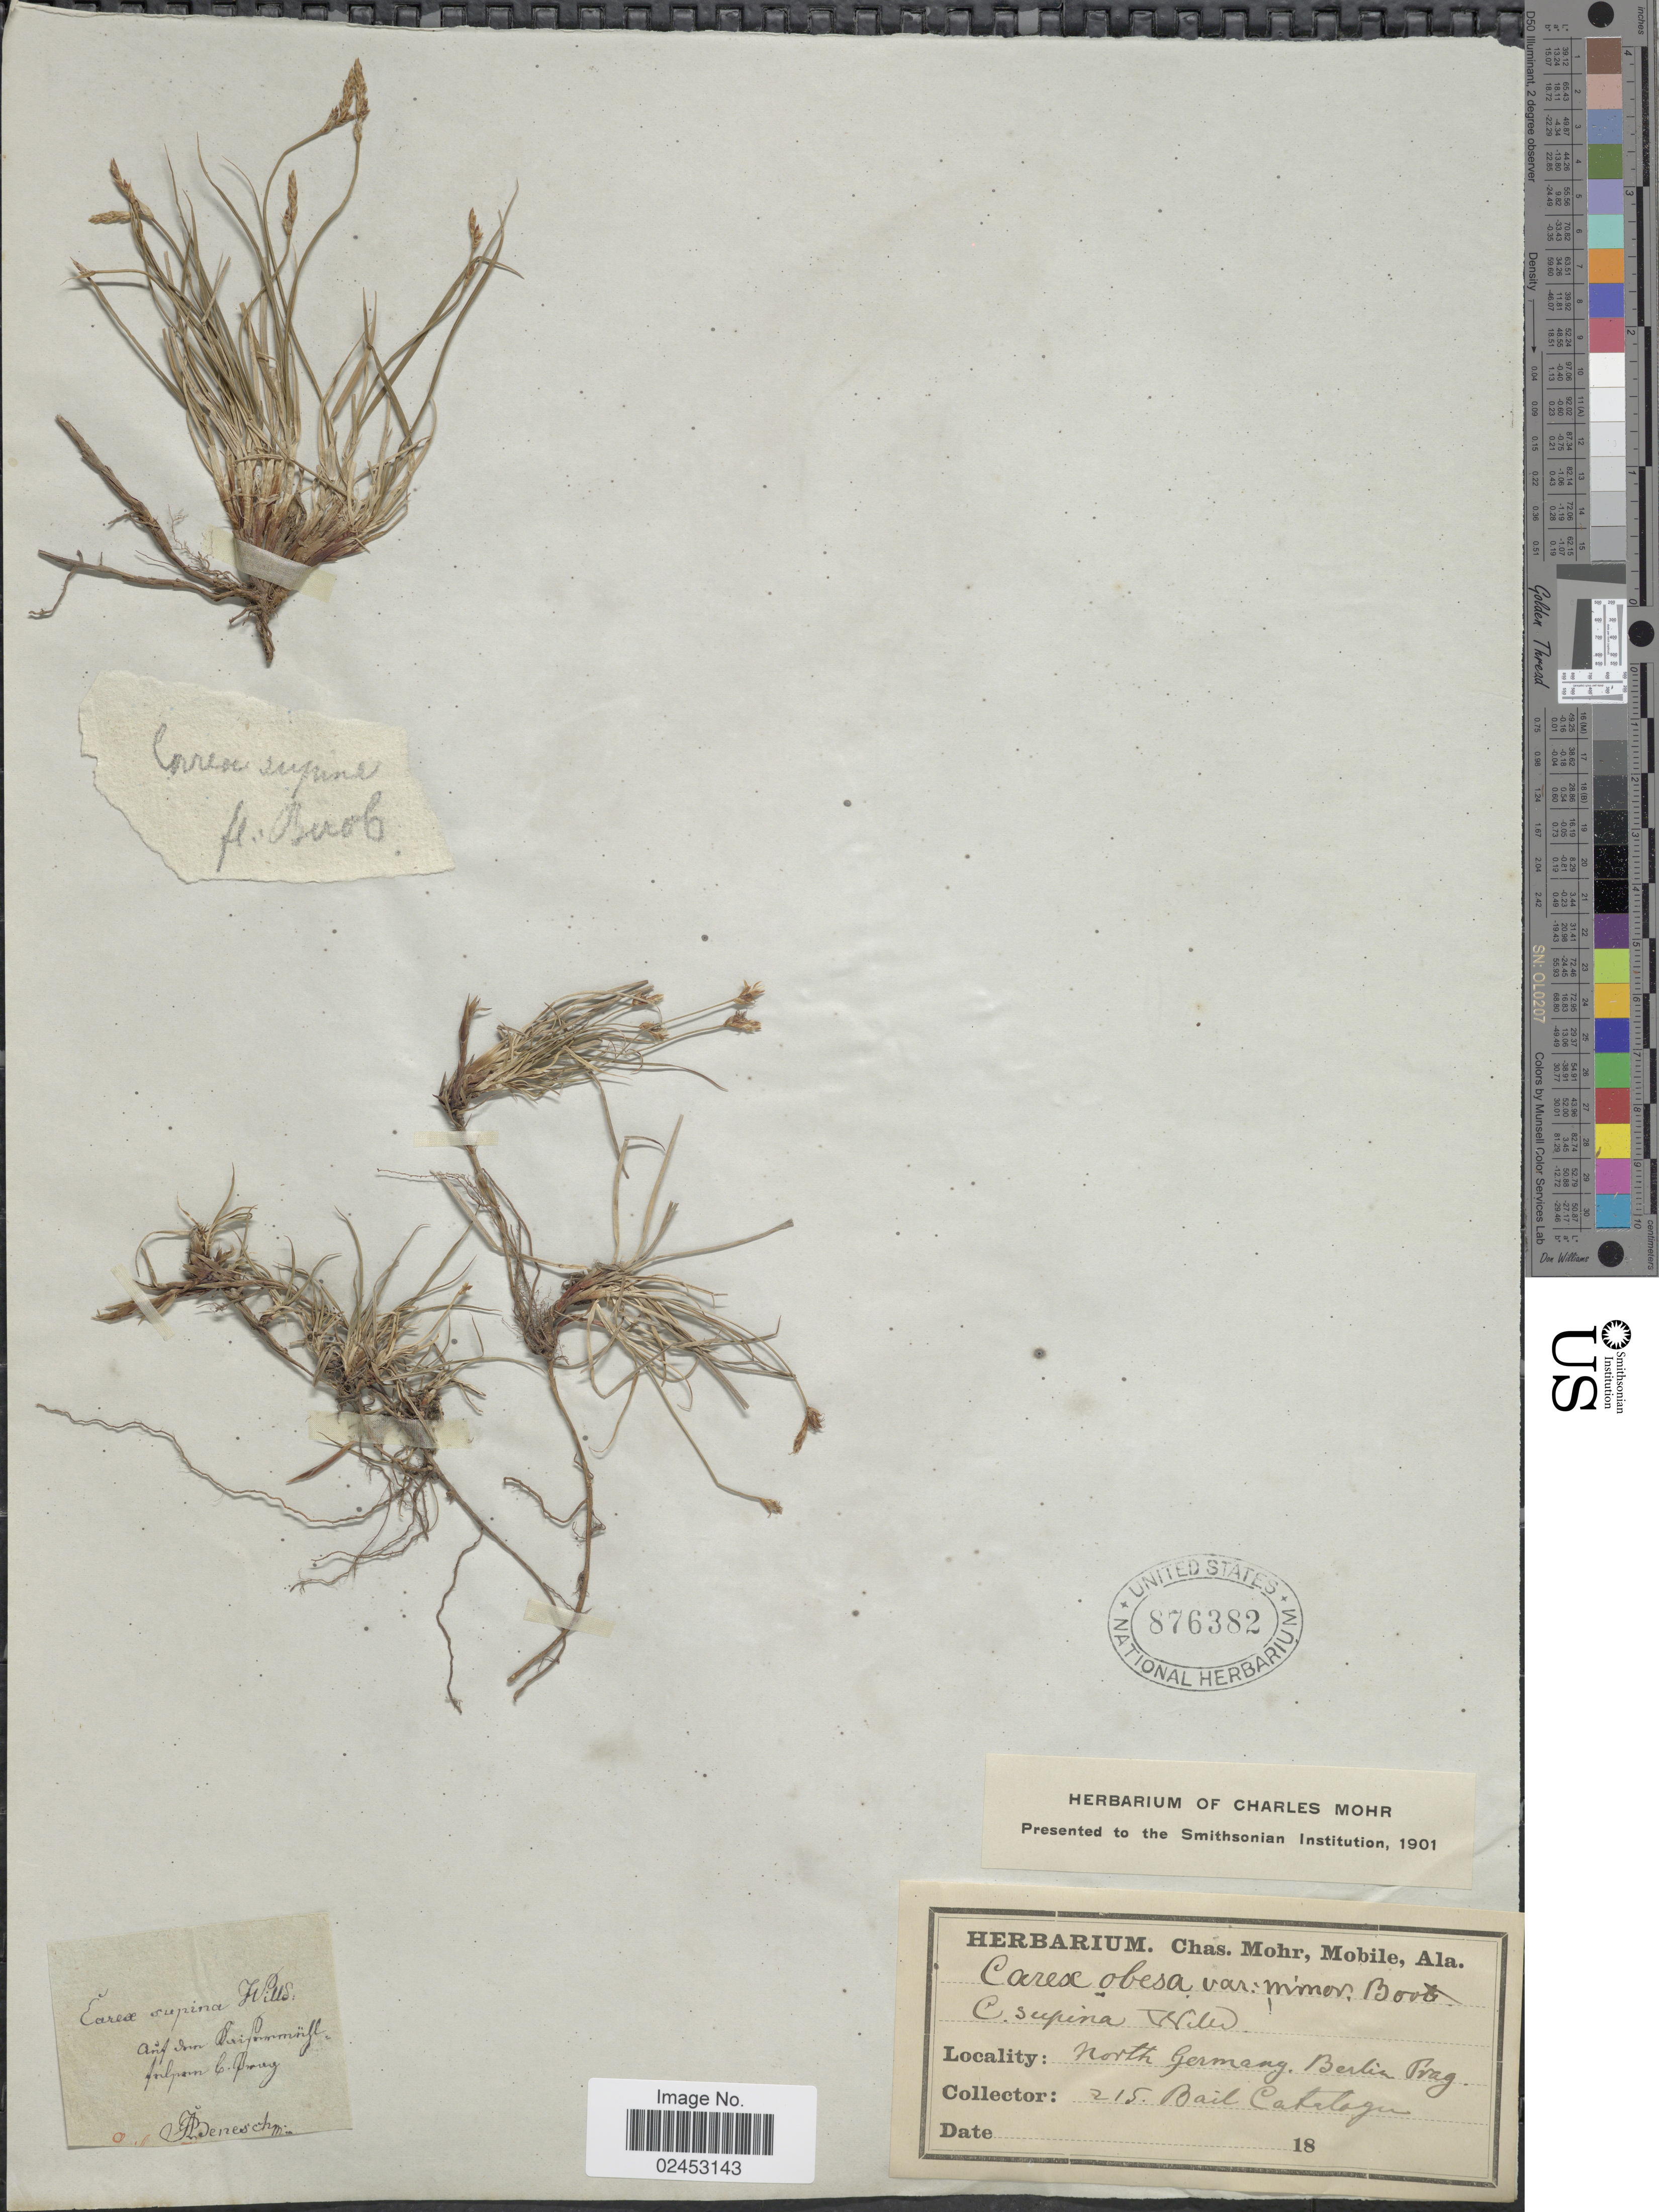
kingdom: Plantae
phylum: Tracheophyta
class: Liliopsida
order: Poales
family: Cyperaceae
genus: Carex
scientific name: Carex supina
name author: Willd. ex Wahlenb.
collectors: B. Catatager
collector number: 215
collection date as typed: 18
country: Germany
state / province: Berlin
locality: North Germany, Berlin Prag, Auf Inn. Quiformmorf forlpam C, Dorvey. [interpreted]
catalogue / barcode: US 876382